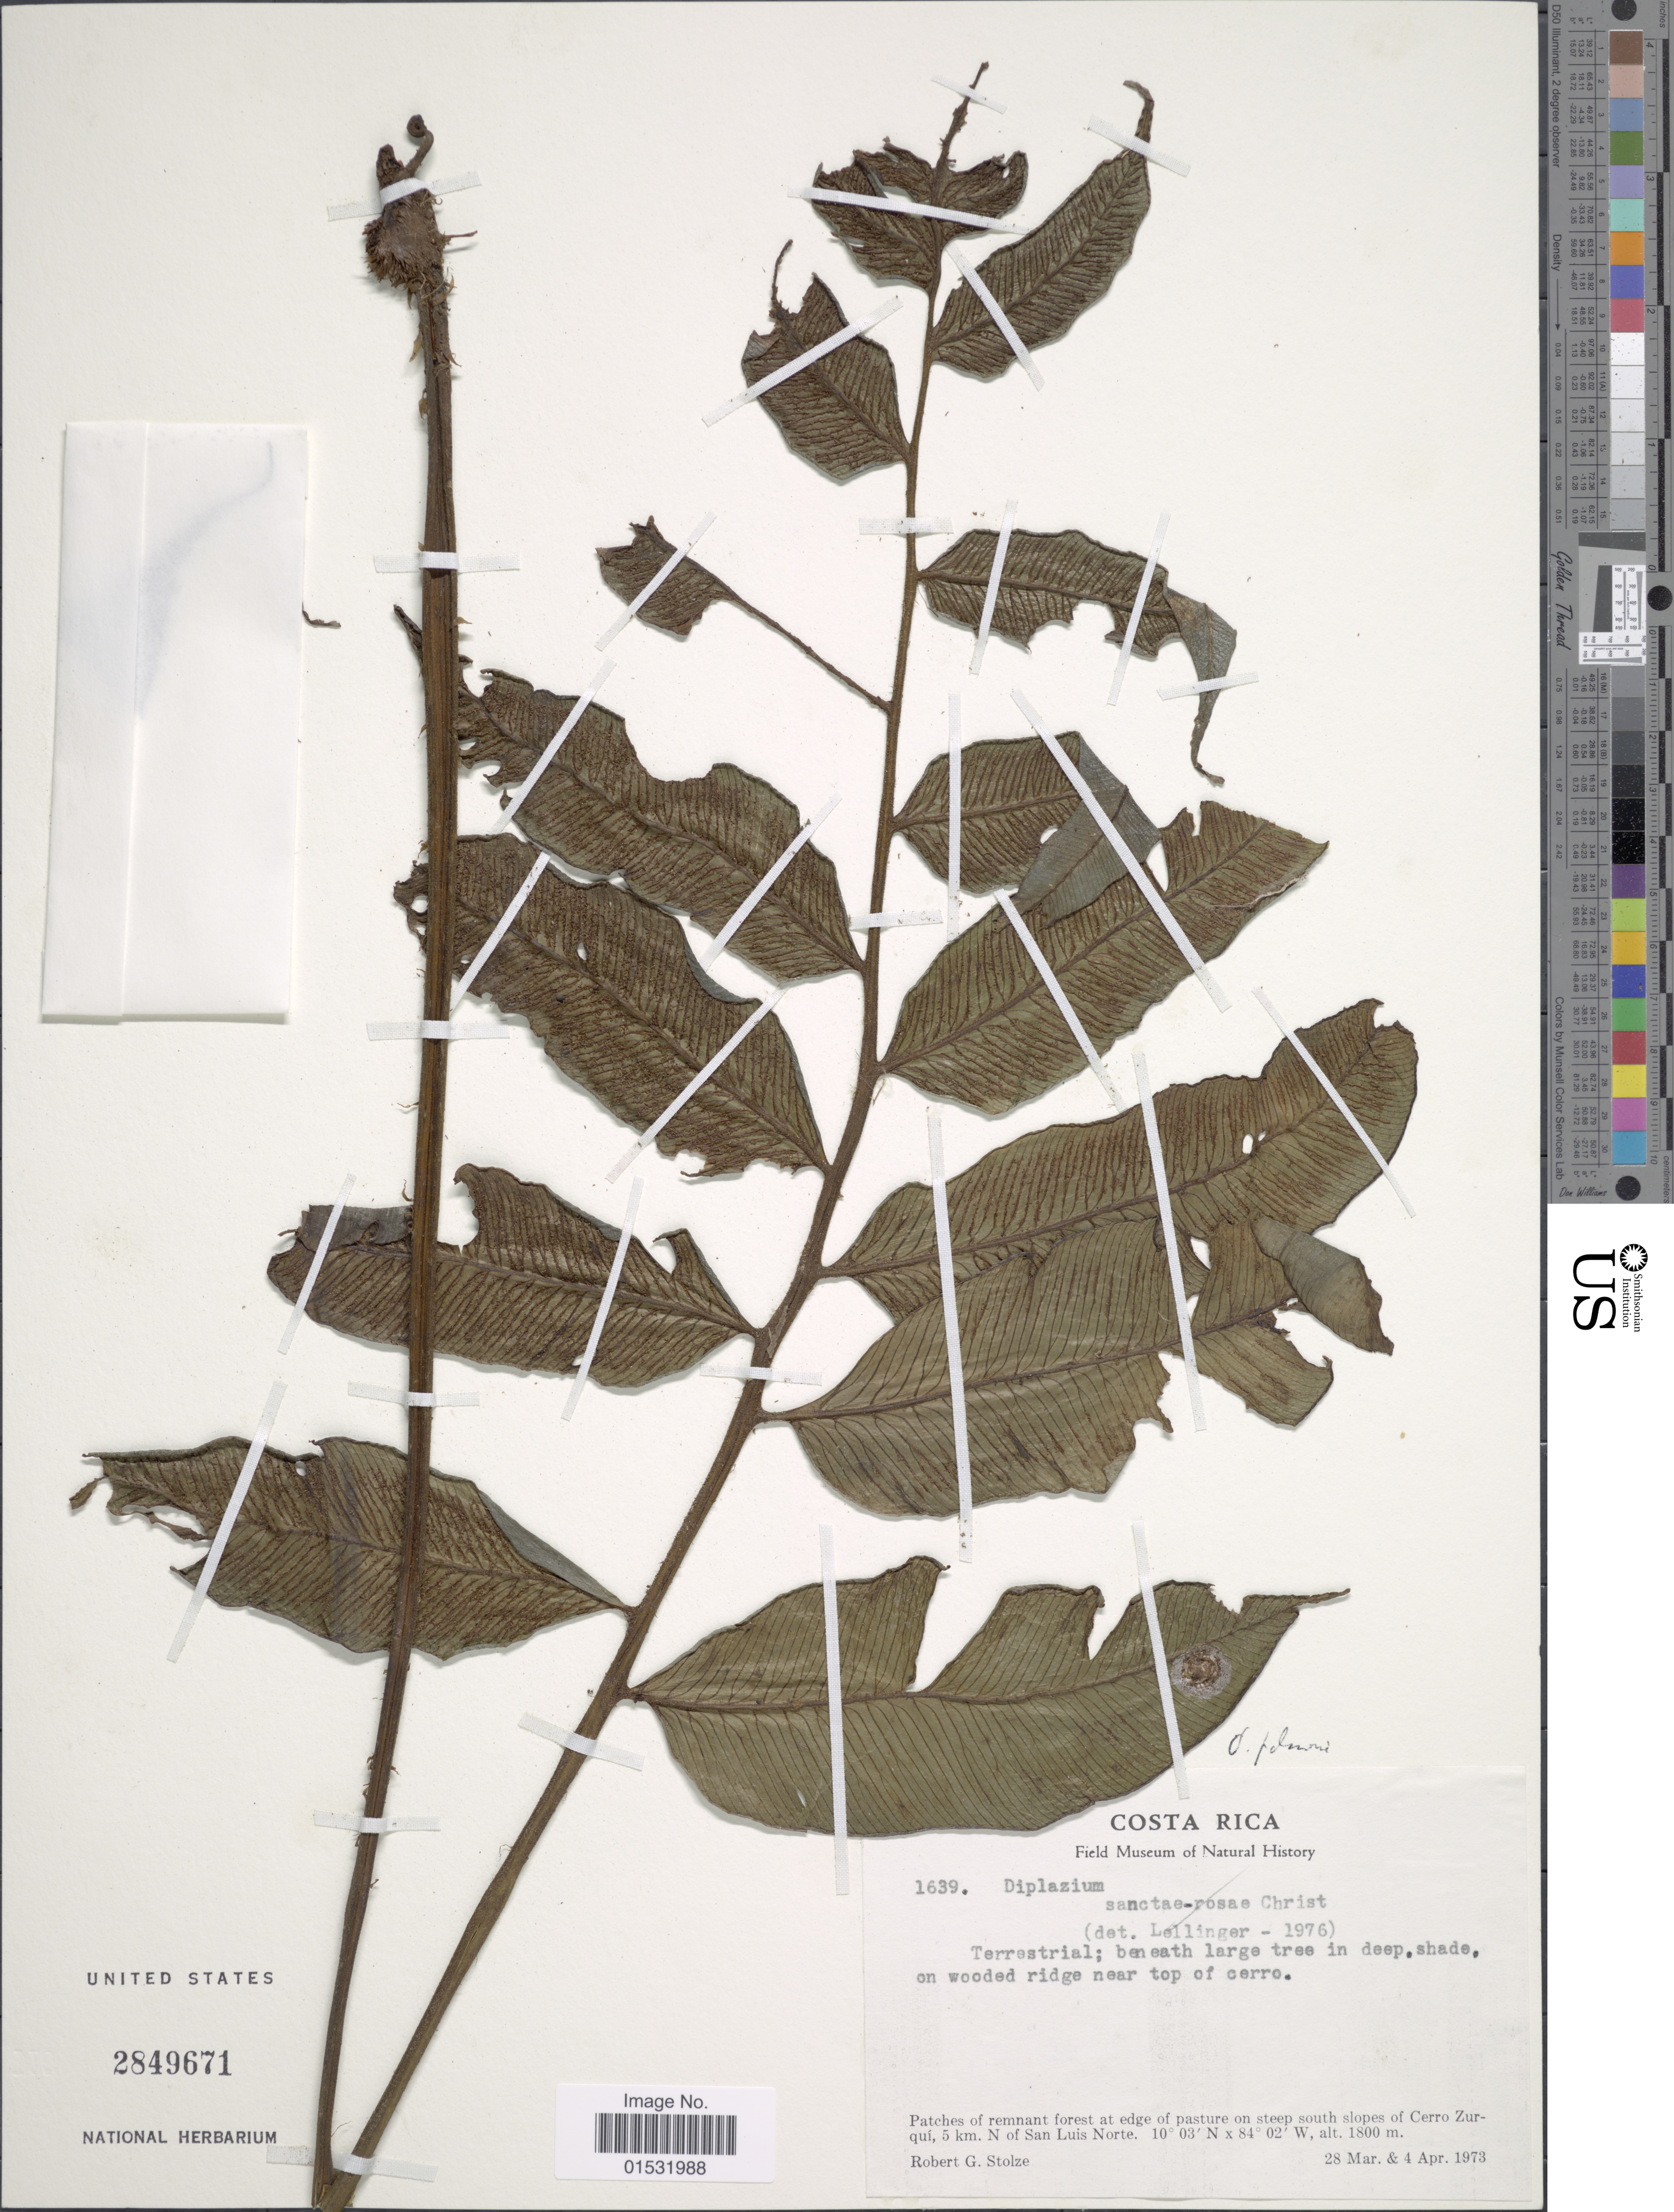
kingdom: Plantae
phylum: Tracheophyta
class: Polypodiopsida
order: Polypodiales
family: Athyriaceae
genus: Diplazium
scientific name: Diplazium palmense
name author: Rosenst.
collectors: R. G. Stolze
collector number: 1639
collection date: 1973-03-28/1973-04-04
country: Costa Rica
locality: Patches of remnant forest at edge of pasture on steep south slopes of Cerro Zurquí, 5 km. N of San Luis Norte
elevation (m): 1800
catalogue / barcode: US 2849671